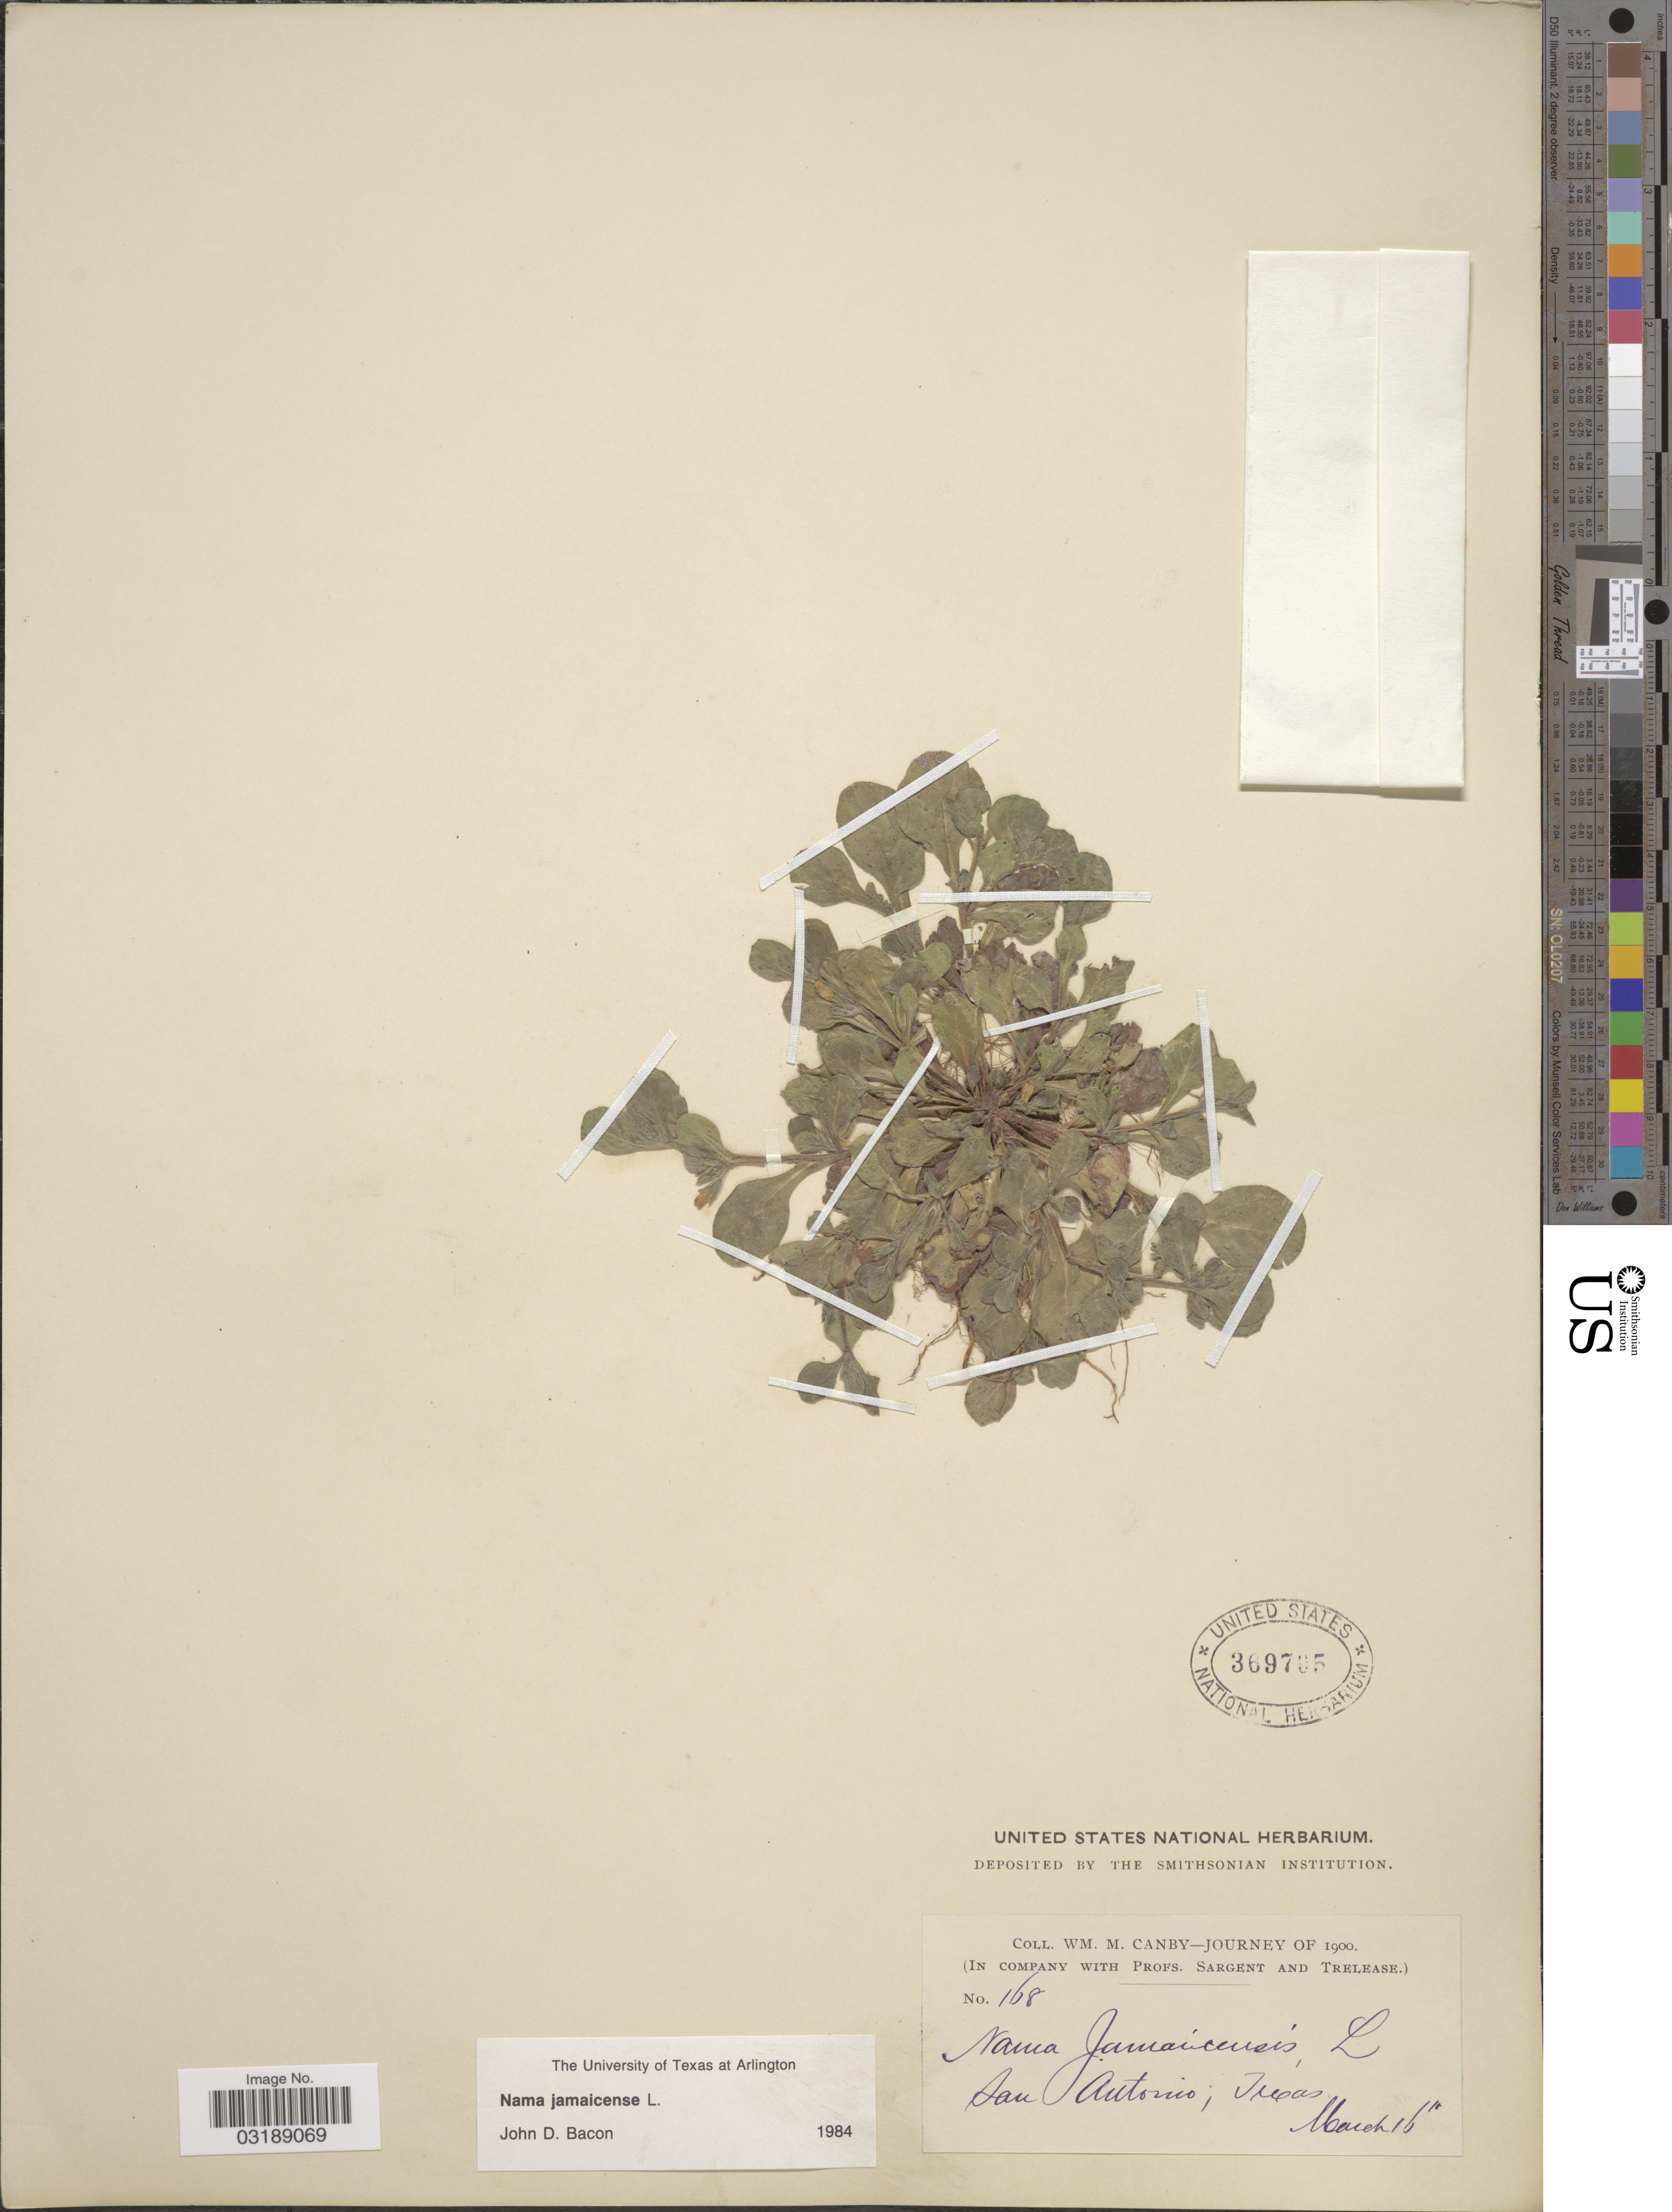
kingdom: Plantae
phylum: Tracheophyta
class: Magnoliopsida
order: Boraginales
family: Namaceae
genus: Nama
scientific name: Nama jamaicensis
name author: L.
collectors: W. M. Canby, Prof. Sargent & Prof. Trelease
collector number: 168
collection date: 1900-03-16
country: United States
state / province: Texas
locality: San Antonio.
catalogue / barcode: US 369705